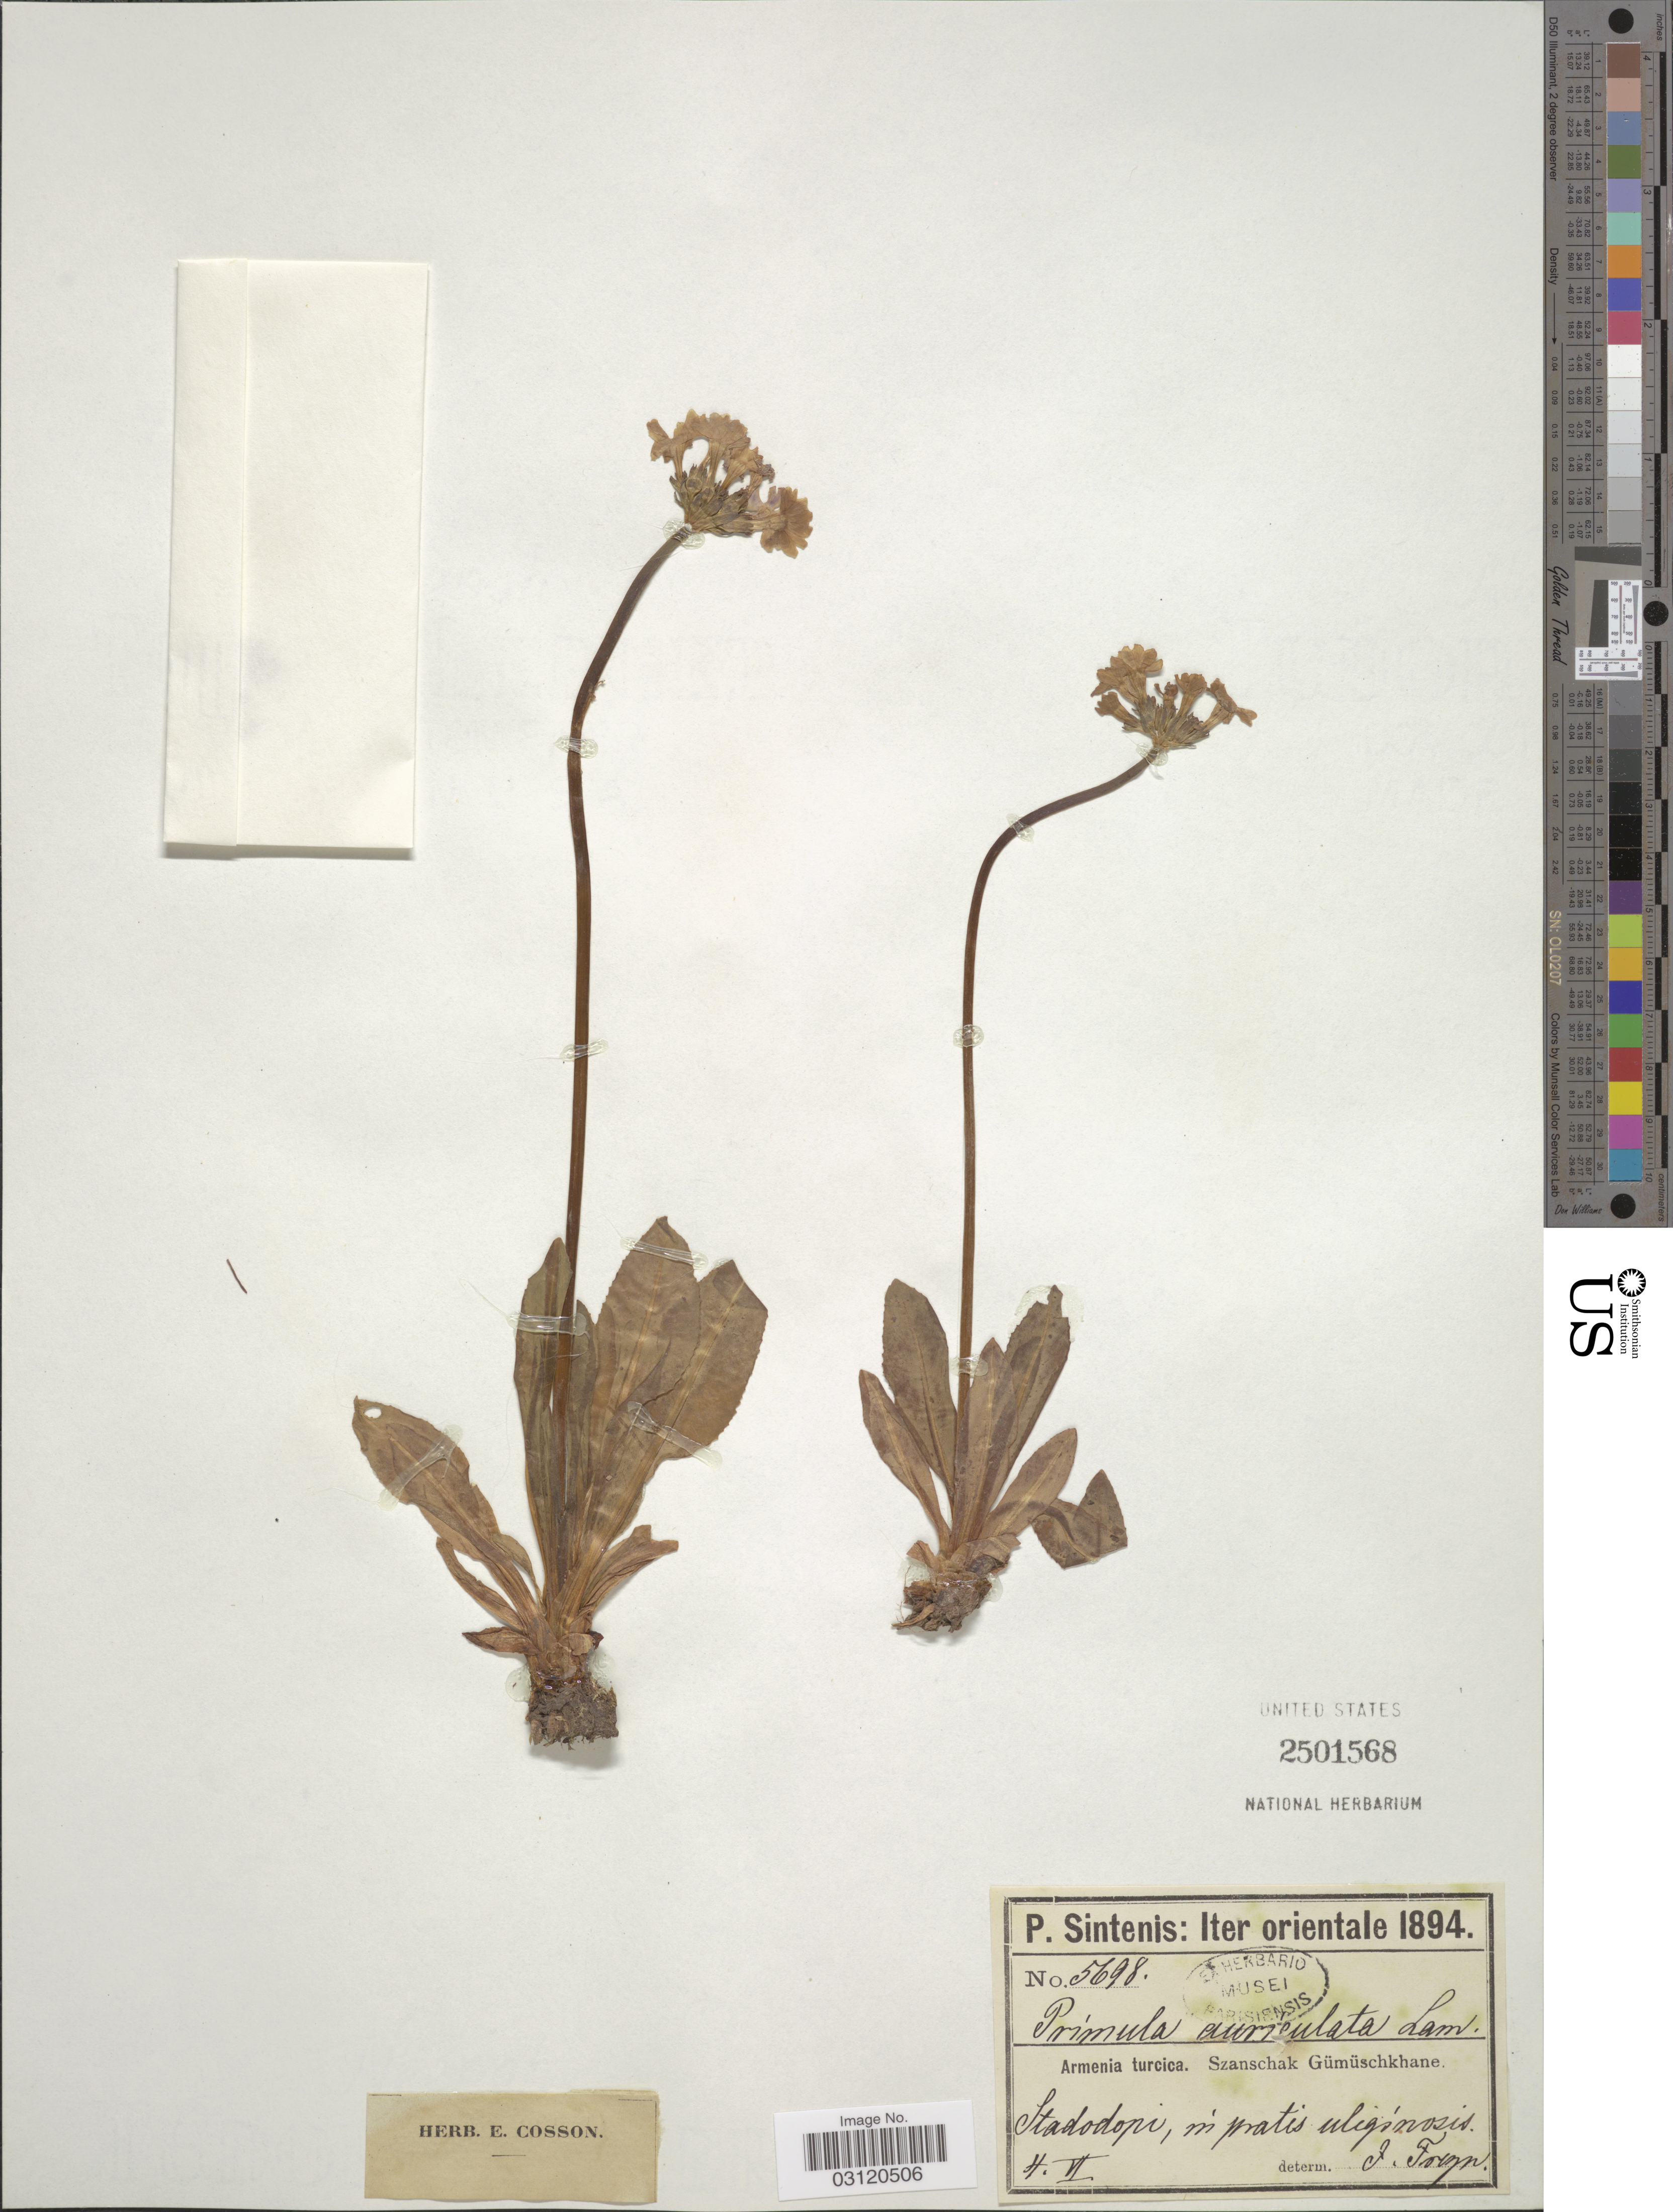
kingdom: Plantae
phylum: Tracheophyta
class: Magnoliopsida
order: Ericales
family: Primulaceae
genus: Primula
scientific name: Primula auriculata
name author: Lam.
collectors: P. Sintenis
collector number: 5698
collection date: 1894-06-04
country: Turkey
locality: Armenia turcica. Szanschak Gümüschkhane. Stadodopi.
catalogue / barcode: US 2501568